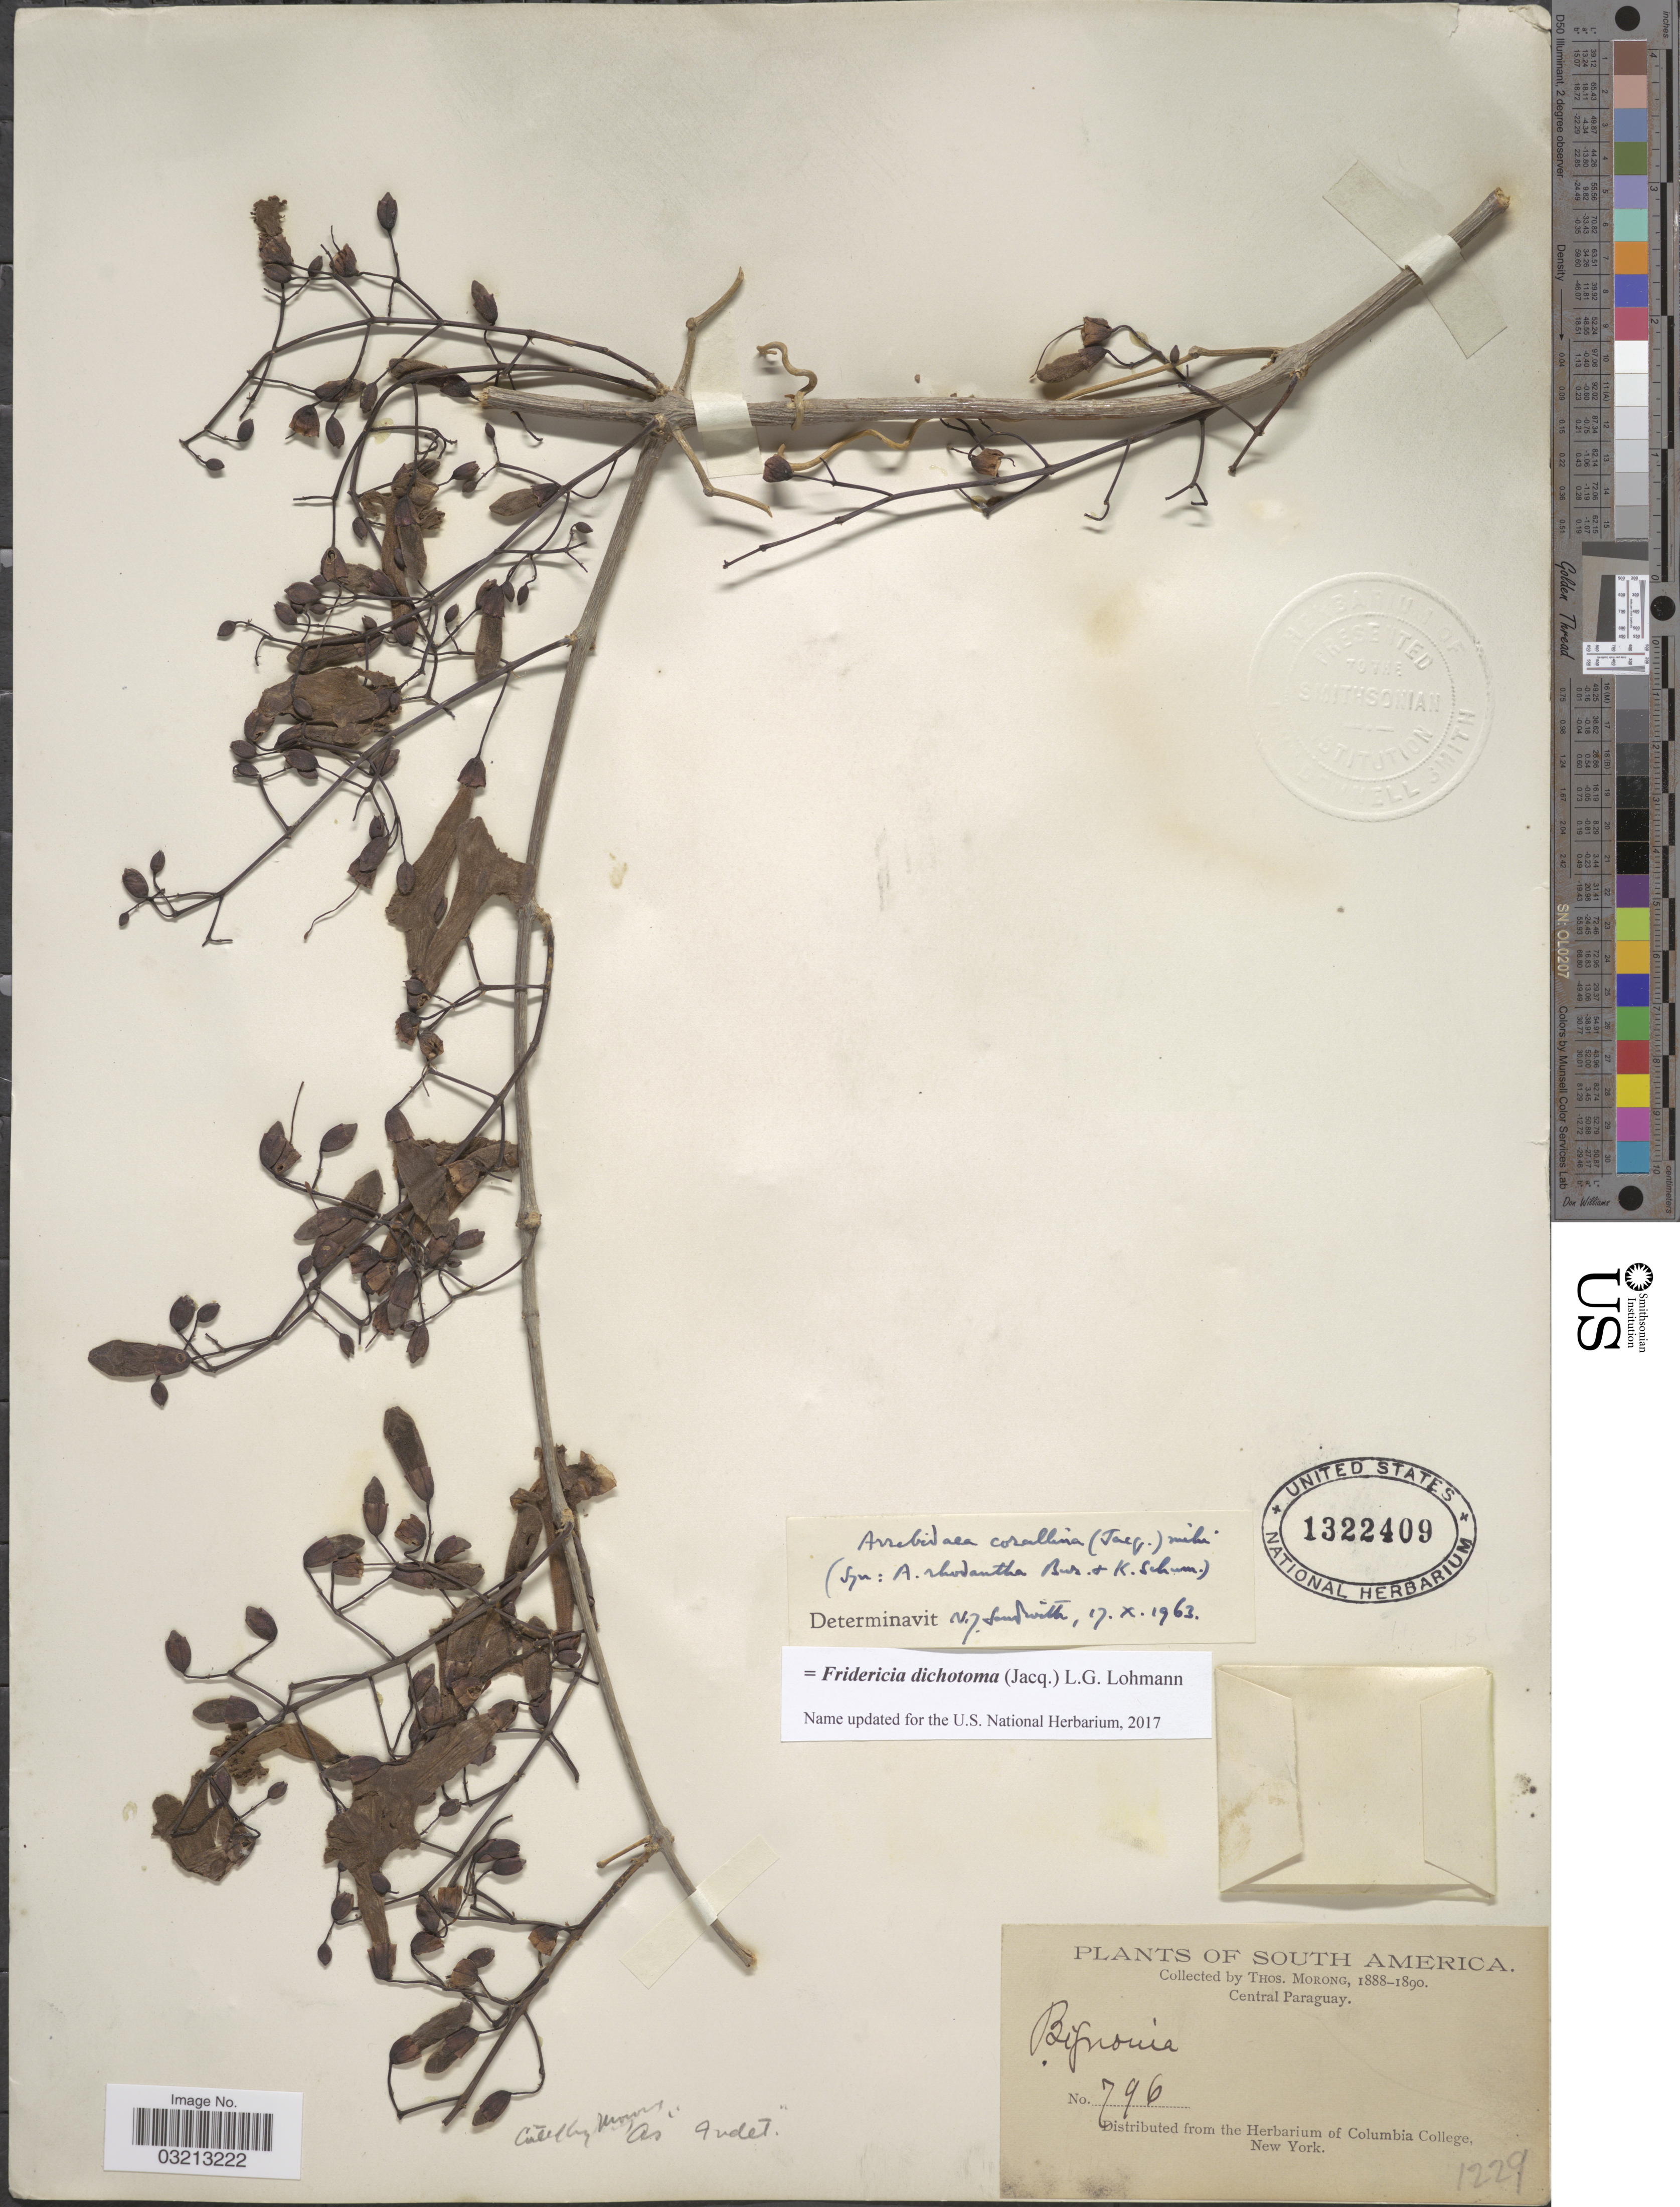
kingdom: Plantae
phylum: Tracheophyta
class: Magnoliopsida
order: Lamiales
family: Bignoniaceae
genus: Fridericia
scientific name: Fridericia dichotoma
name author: (Jacq.) L.G. Lohmann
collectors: ex herb. T. Morong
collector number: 796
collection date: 1888/1890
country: Paraguay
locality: Central Paraguay.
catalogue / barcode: US 1322409